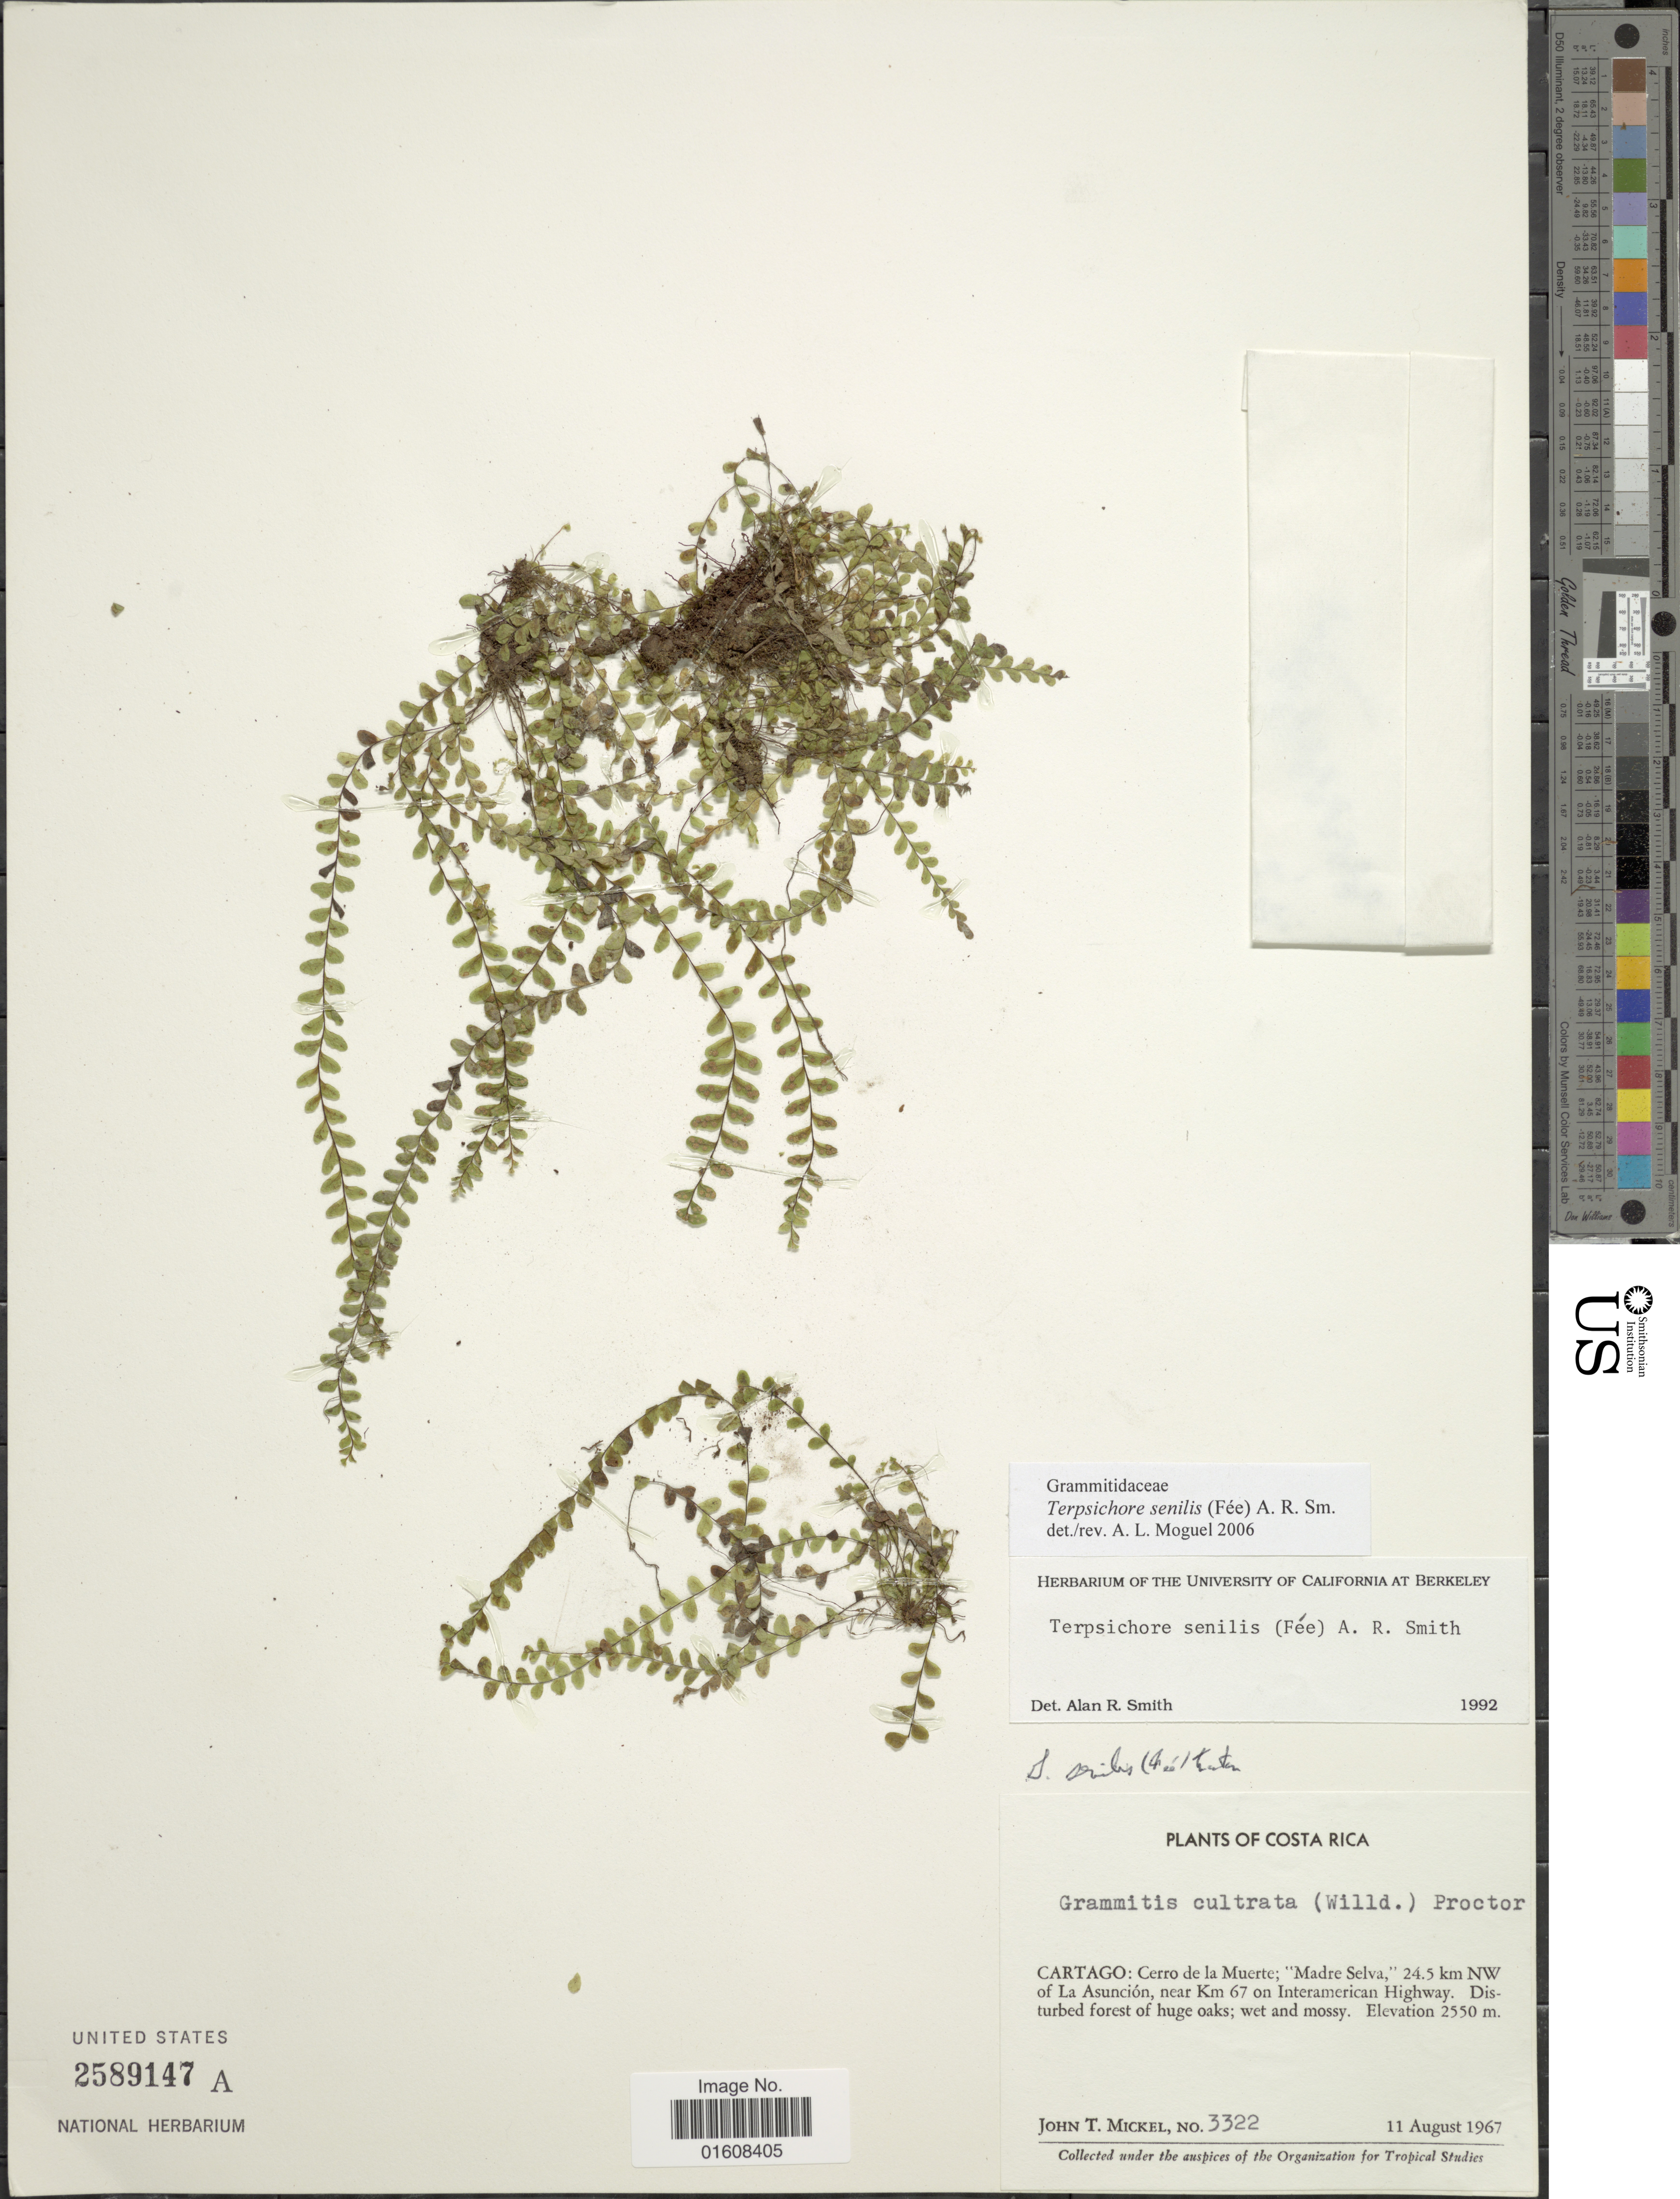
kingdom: Plantae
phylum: Tracheophyta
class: Polypodiopsida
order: Polypodiales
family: Polypodiaceae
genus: Alansmia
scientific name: Alansmia senilis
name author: (Fée) Moguel & M. Kessler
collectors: J. T. Mickel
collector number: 3322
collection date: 1967-08-11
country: Costa Rica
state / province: Cartago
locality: Cerro de la Muerte; "Madre Selva," 24.5 km NW of La Asunción, near Km 67 on Interamerican Highway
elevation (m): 2550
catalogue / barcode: US 2589147A